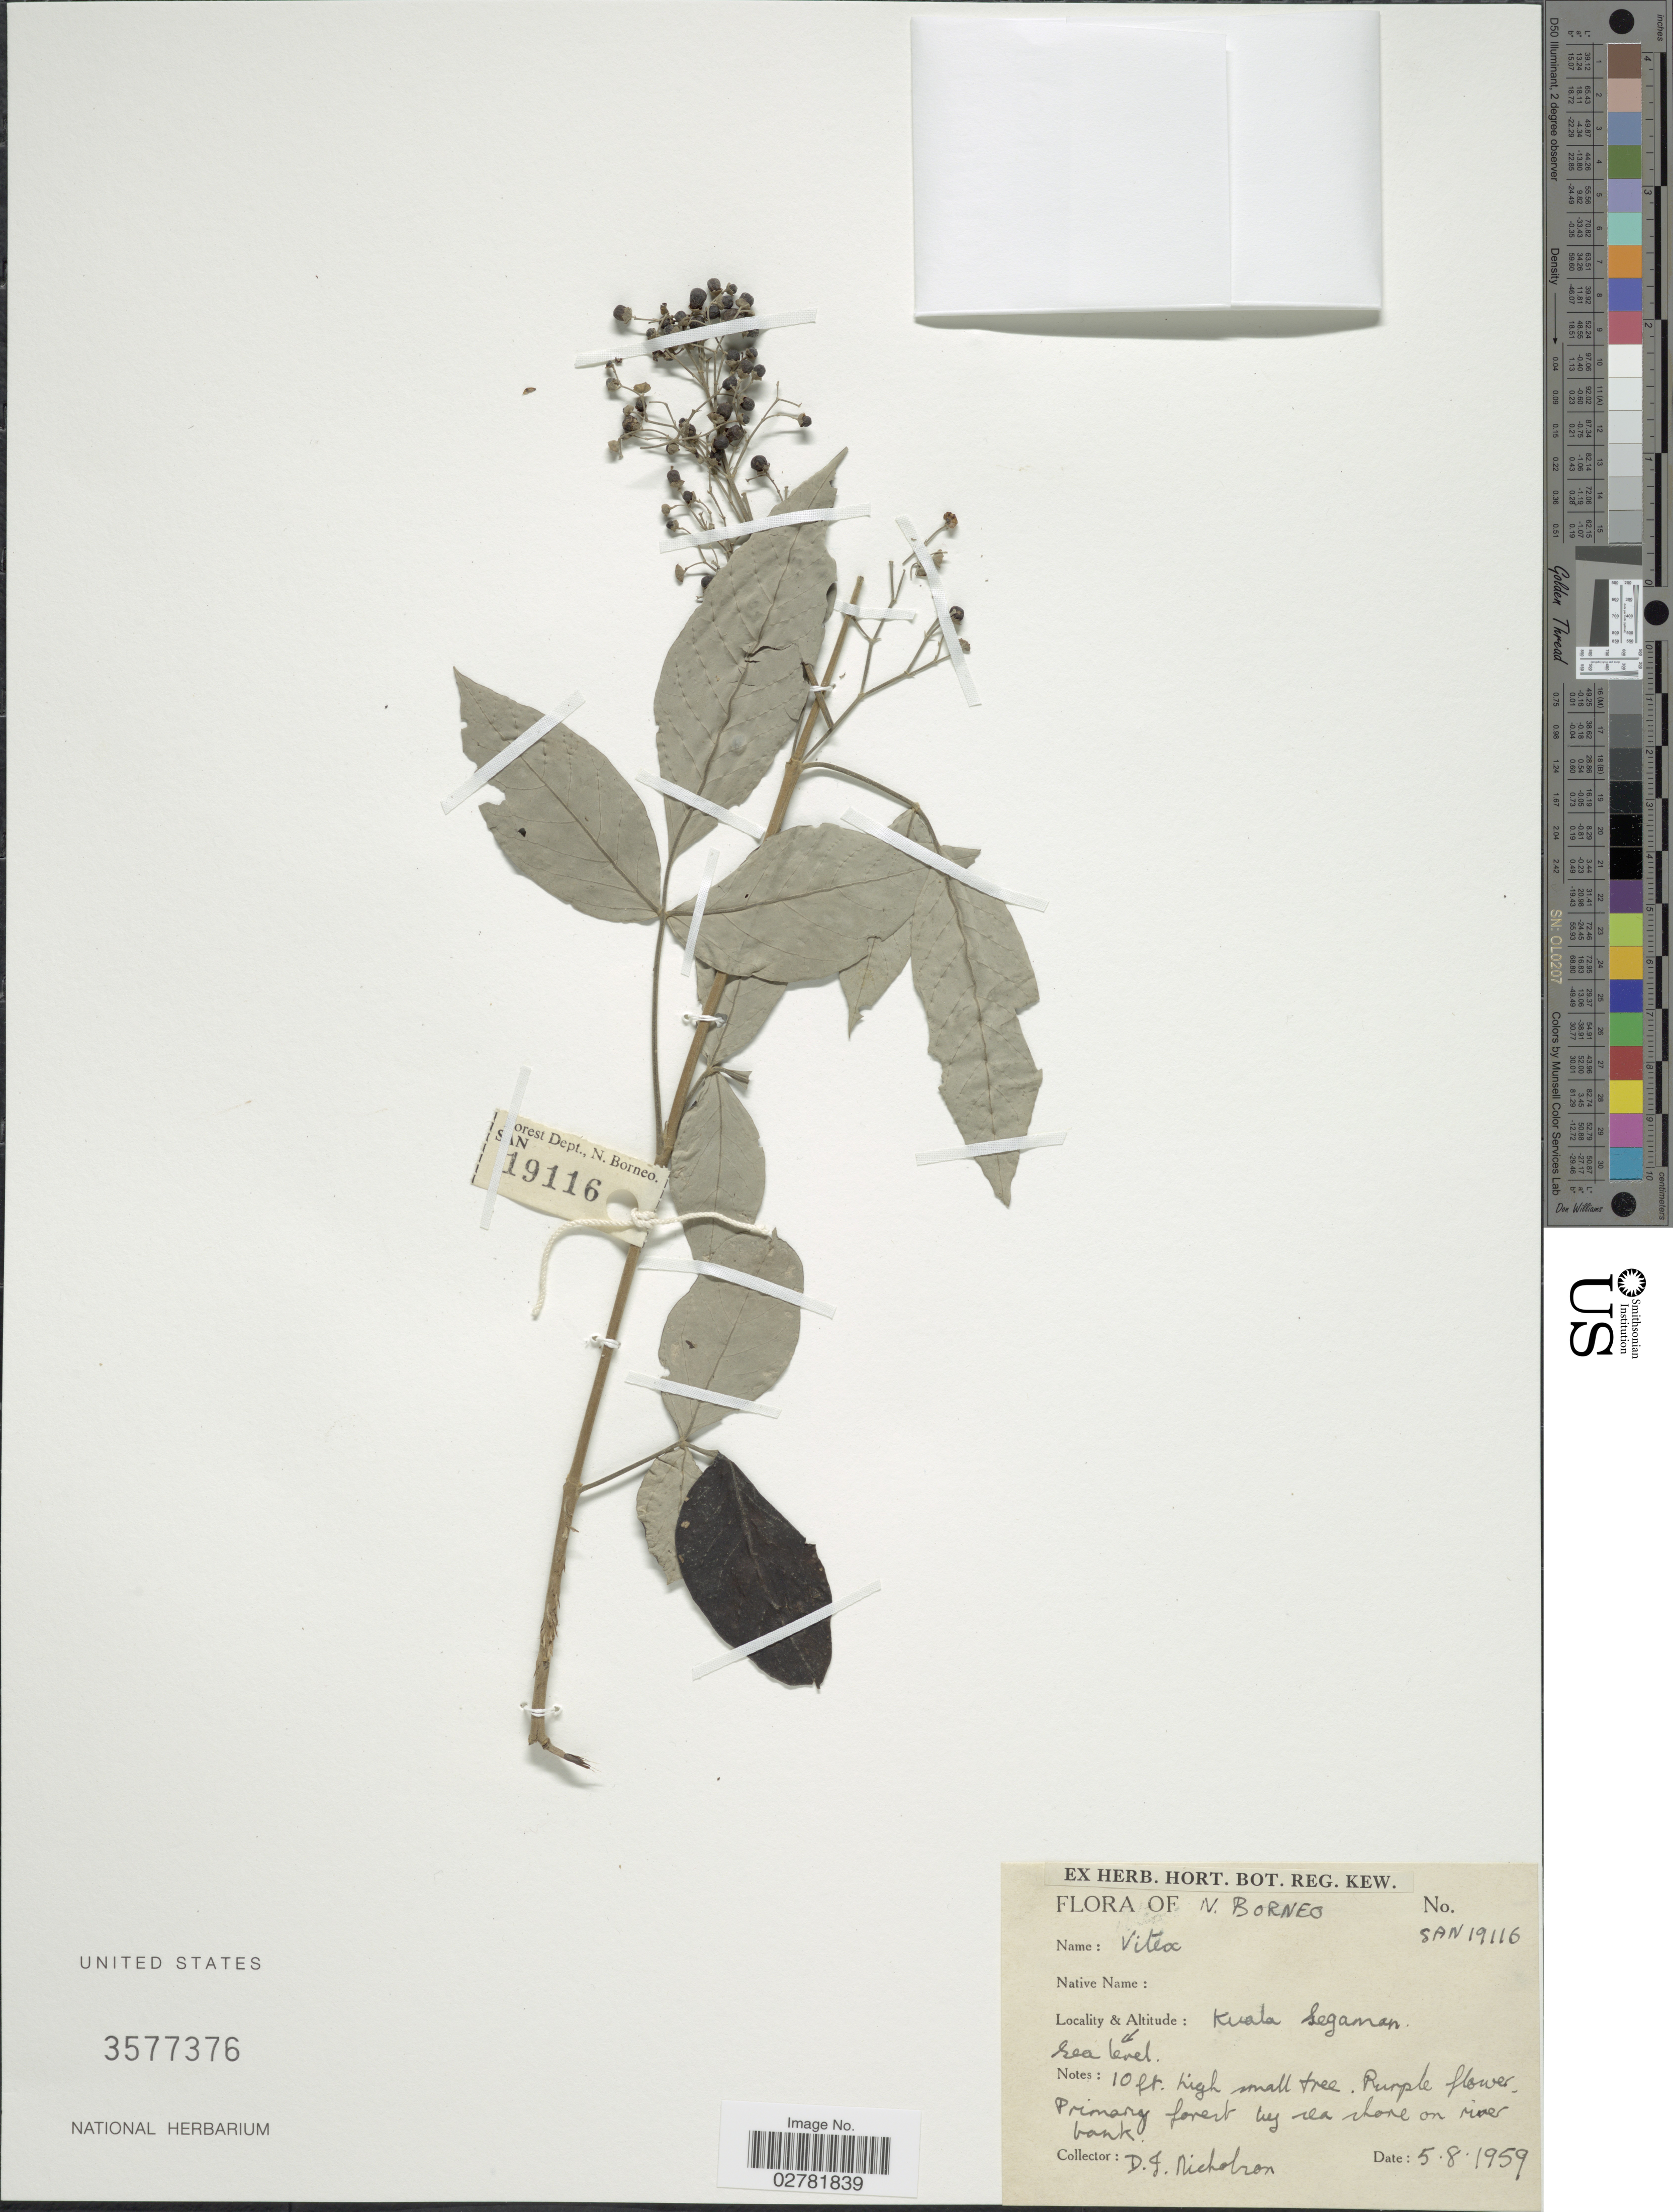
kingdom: Plantae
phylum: Tracheophyta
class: Magnoliopsida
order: Lamiales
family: Lamiaceae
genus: Vitex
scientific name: Vitex sp.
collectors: D. Nicholson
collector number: SAN19116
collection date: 1959-08-05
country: Malaysia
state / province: Sabah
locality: N. Borneo. Kuala Seganan [interpreted]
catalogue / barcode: US 3577376